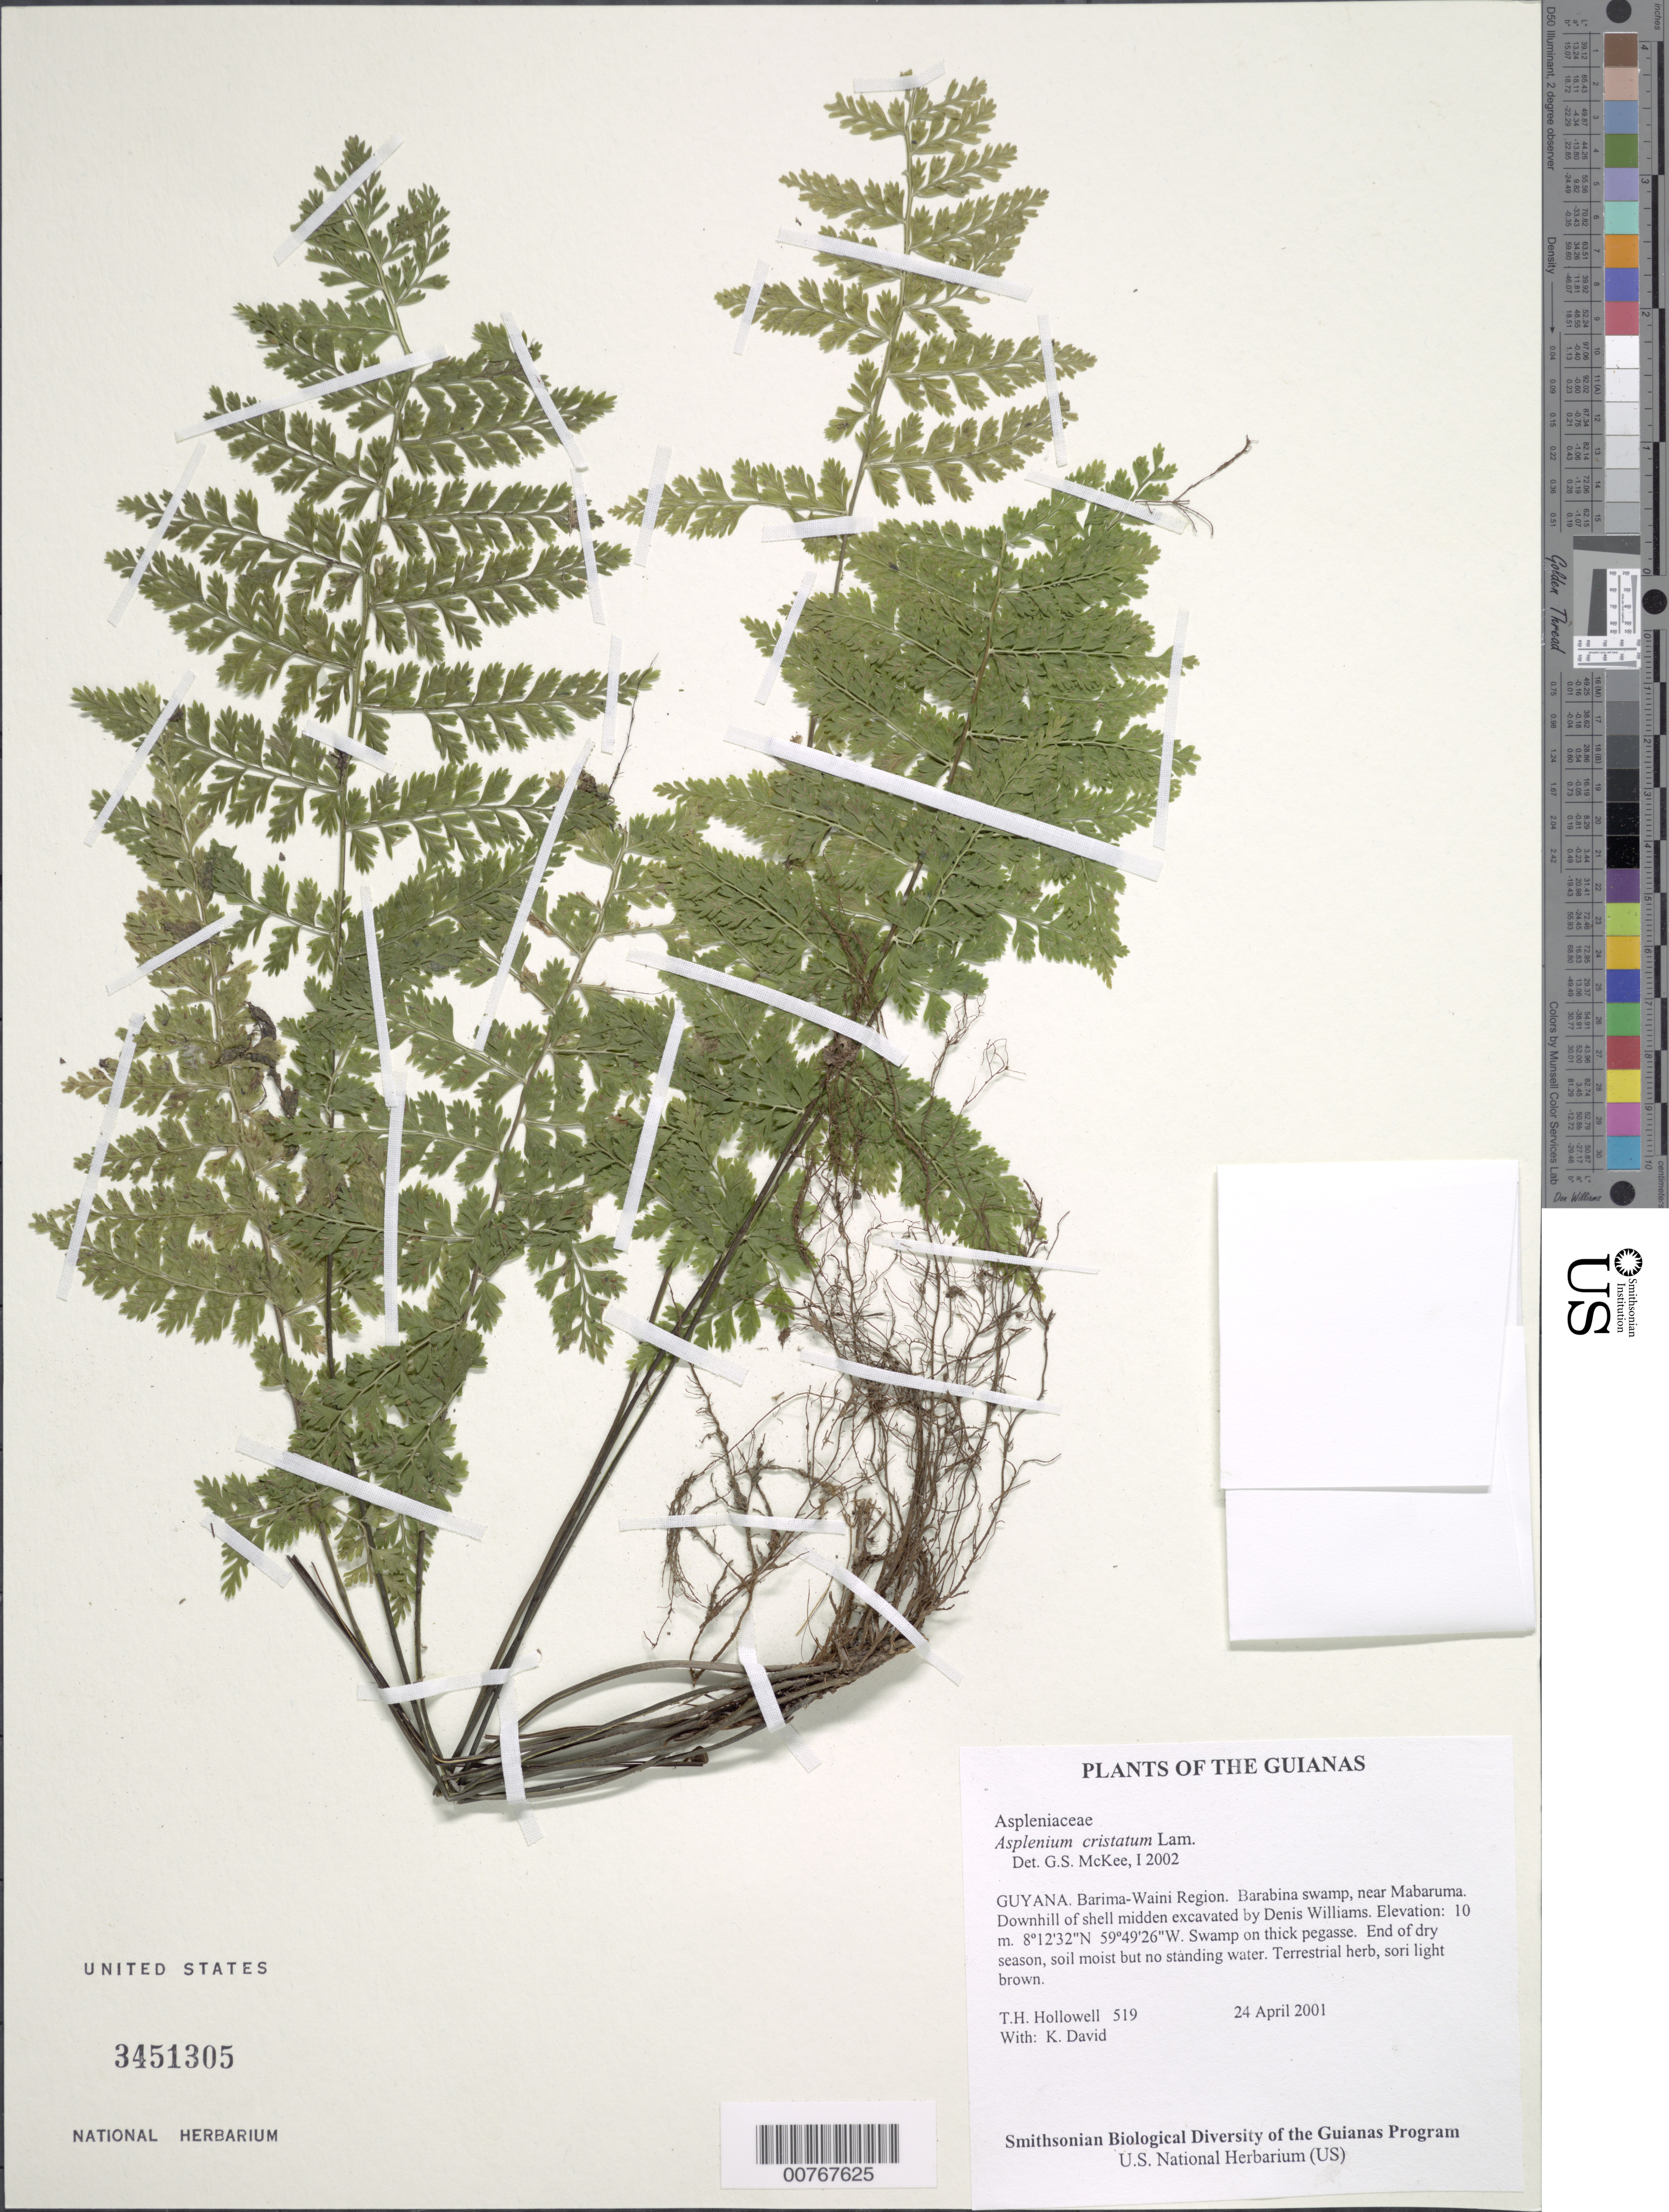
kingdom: Plantae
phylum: Tracheophyta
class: Polypodiopsida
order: Polypodiales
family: Aspleniaceae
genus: Asplenium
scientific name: Asplenium cristatum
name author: Lam.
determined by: McKee, G. S., (US), NMNH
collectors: T. Hollowell & K. David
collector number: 519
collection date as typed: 24 April 2001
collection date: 2001-04-24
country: Guyana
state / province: Barima-Waini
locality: Barabina swamp, near Mabaruma. Downhill of shell midden excavated by Denis Williams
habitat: Swamp on thick pegasse. End of dry season, soil moist but no standing water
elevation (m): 10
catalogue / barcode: US 3451305